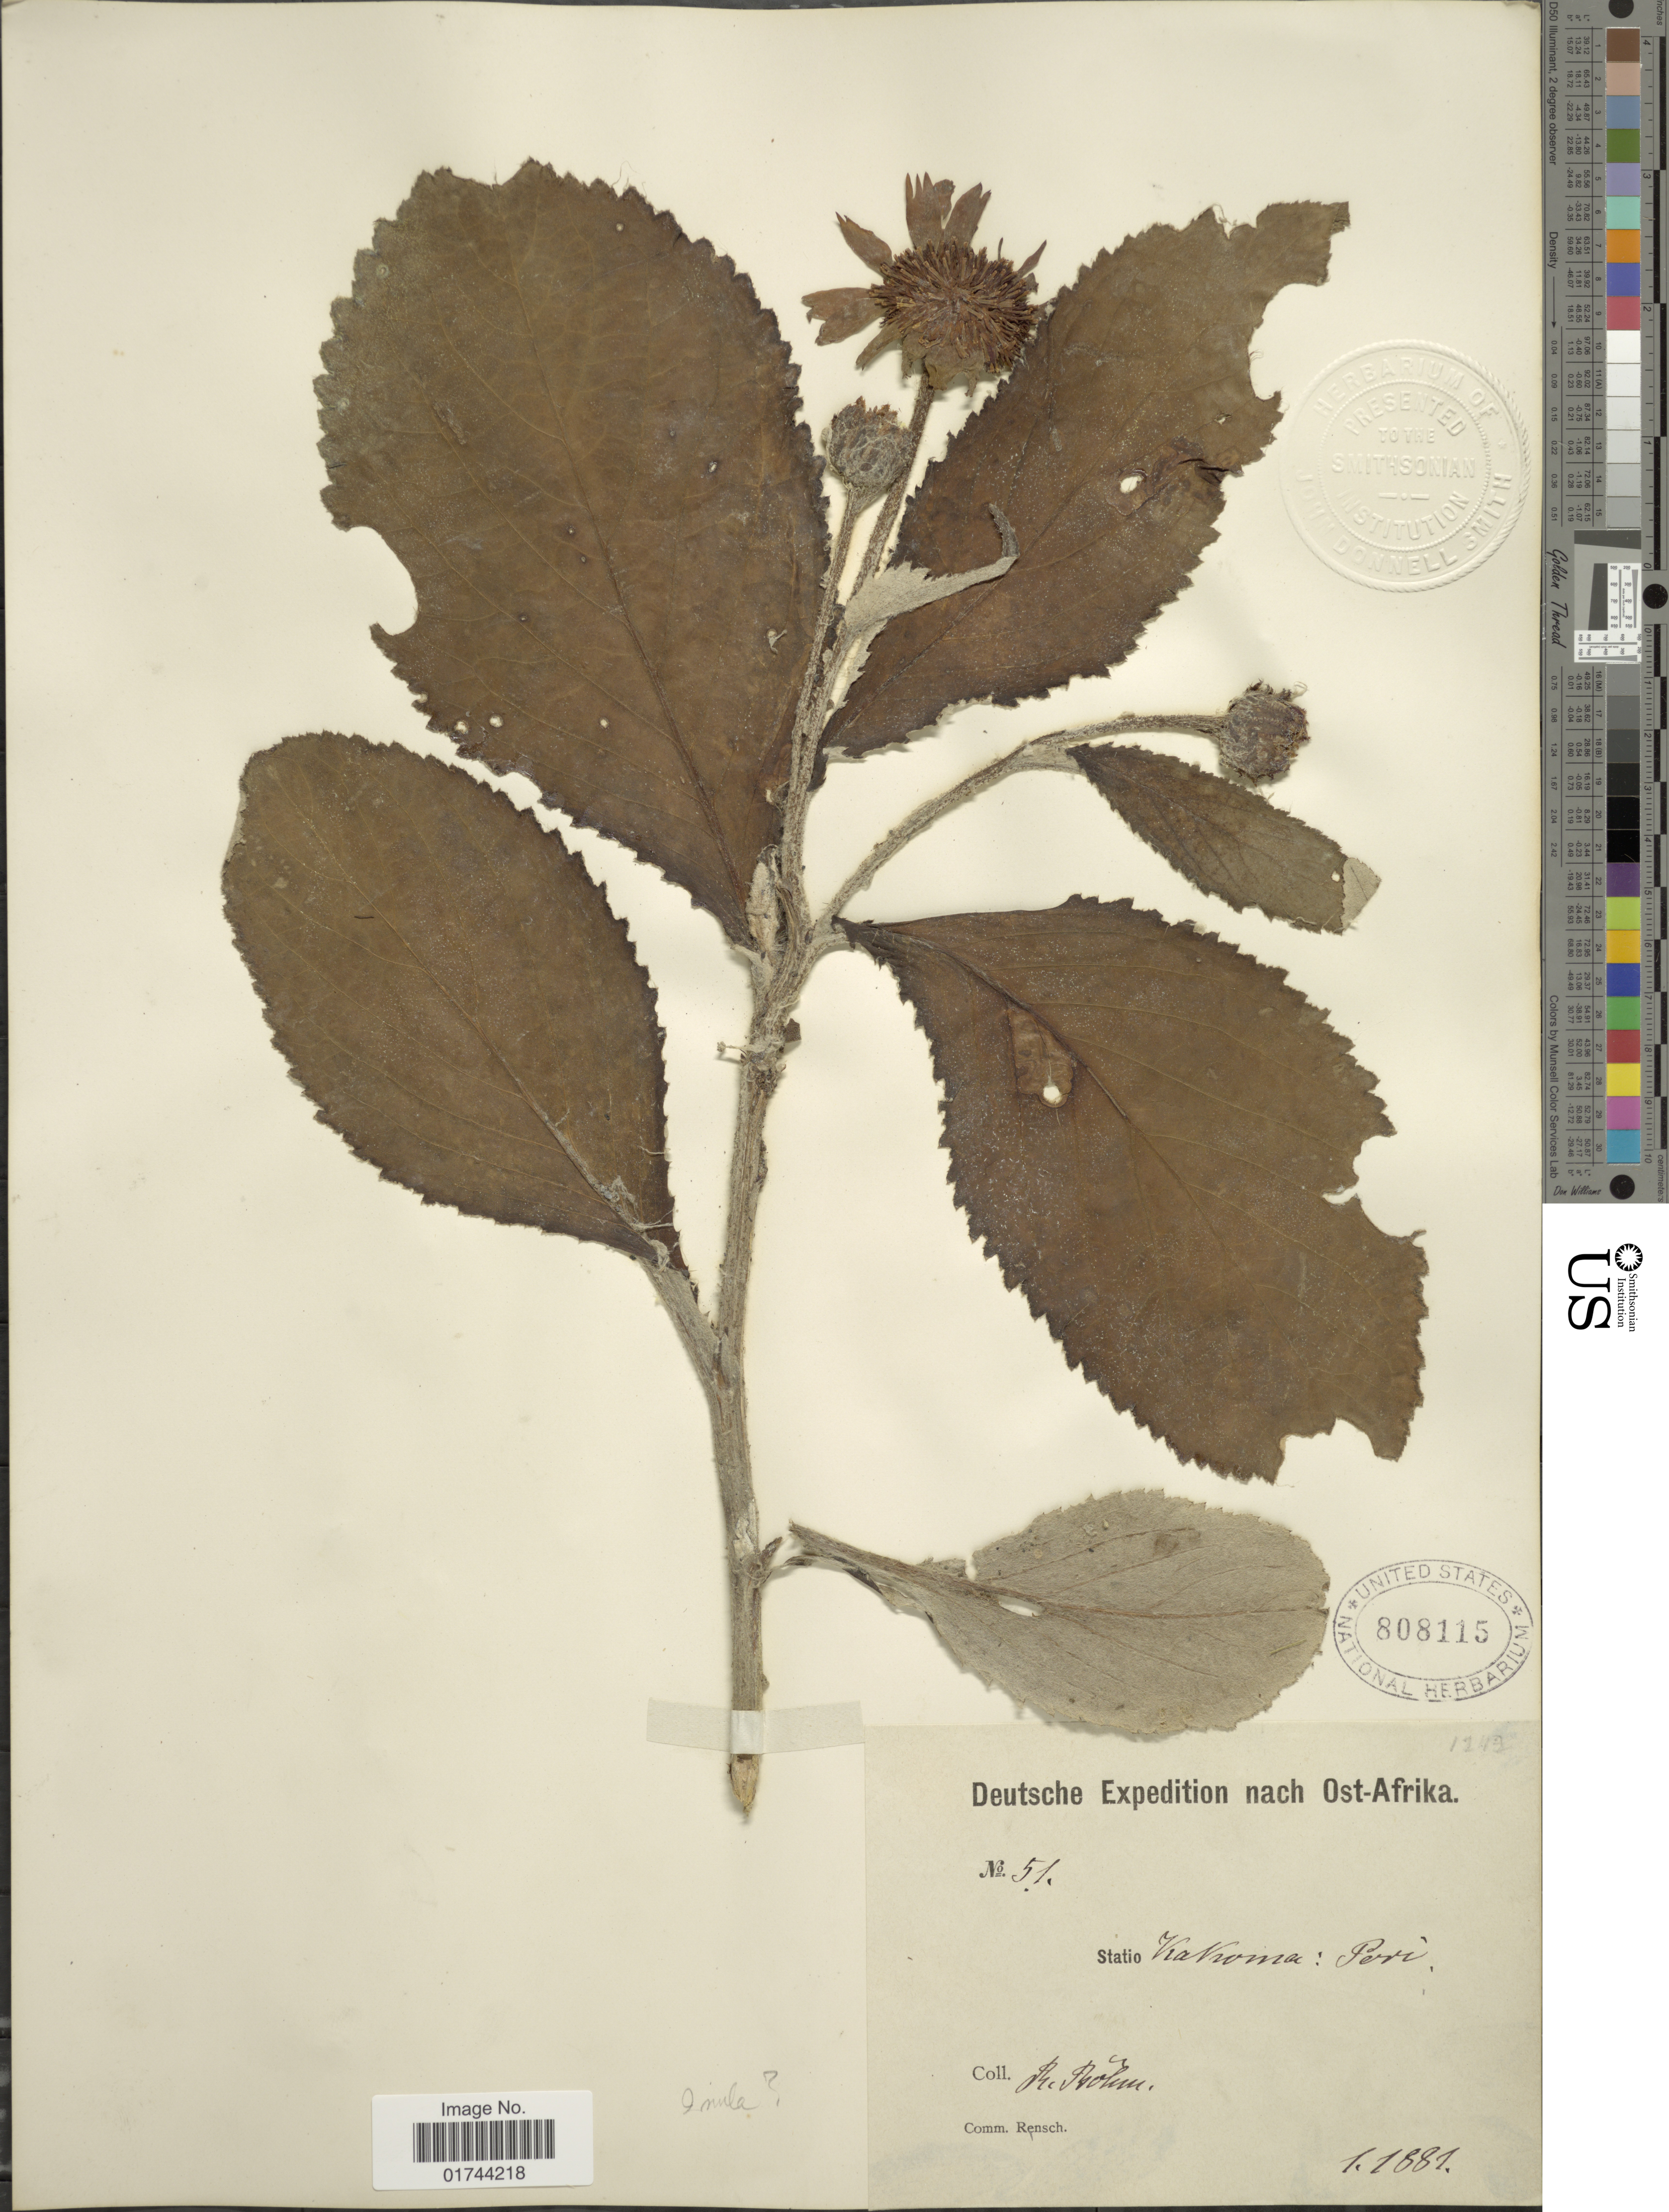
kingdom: Plantae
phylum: Tracheophyta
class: Magnoliopsida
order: Asterales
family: Asteraceae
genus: Inula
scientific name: Inula sp.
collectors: R. Bohm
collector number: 51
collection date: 1881-01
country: Tanzania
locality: Ost-Afrika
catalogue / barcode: US 808115